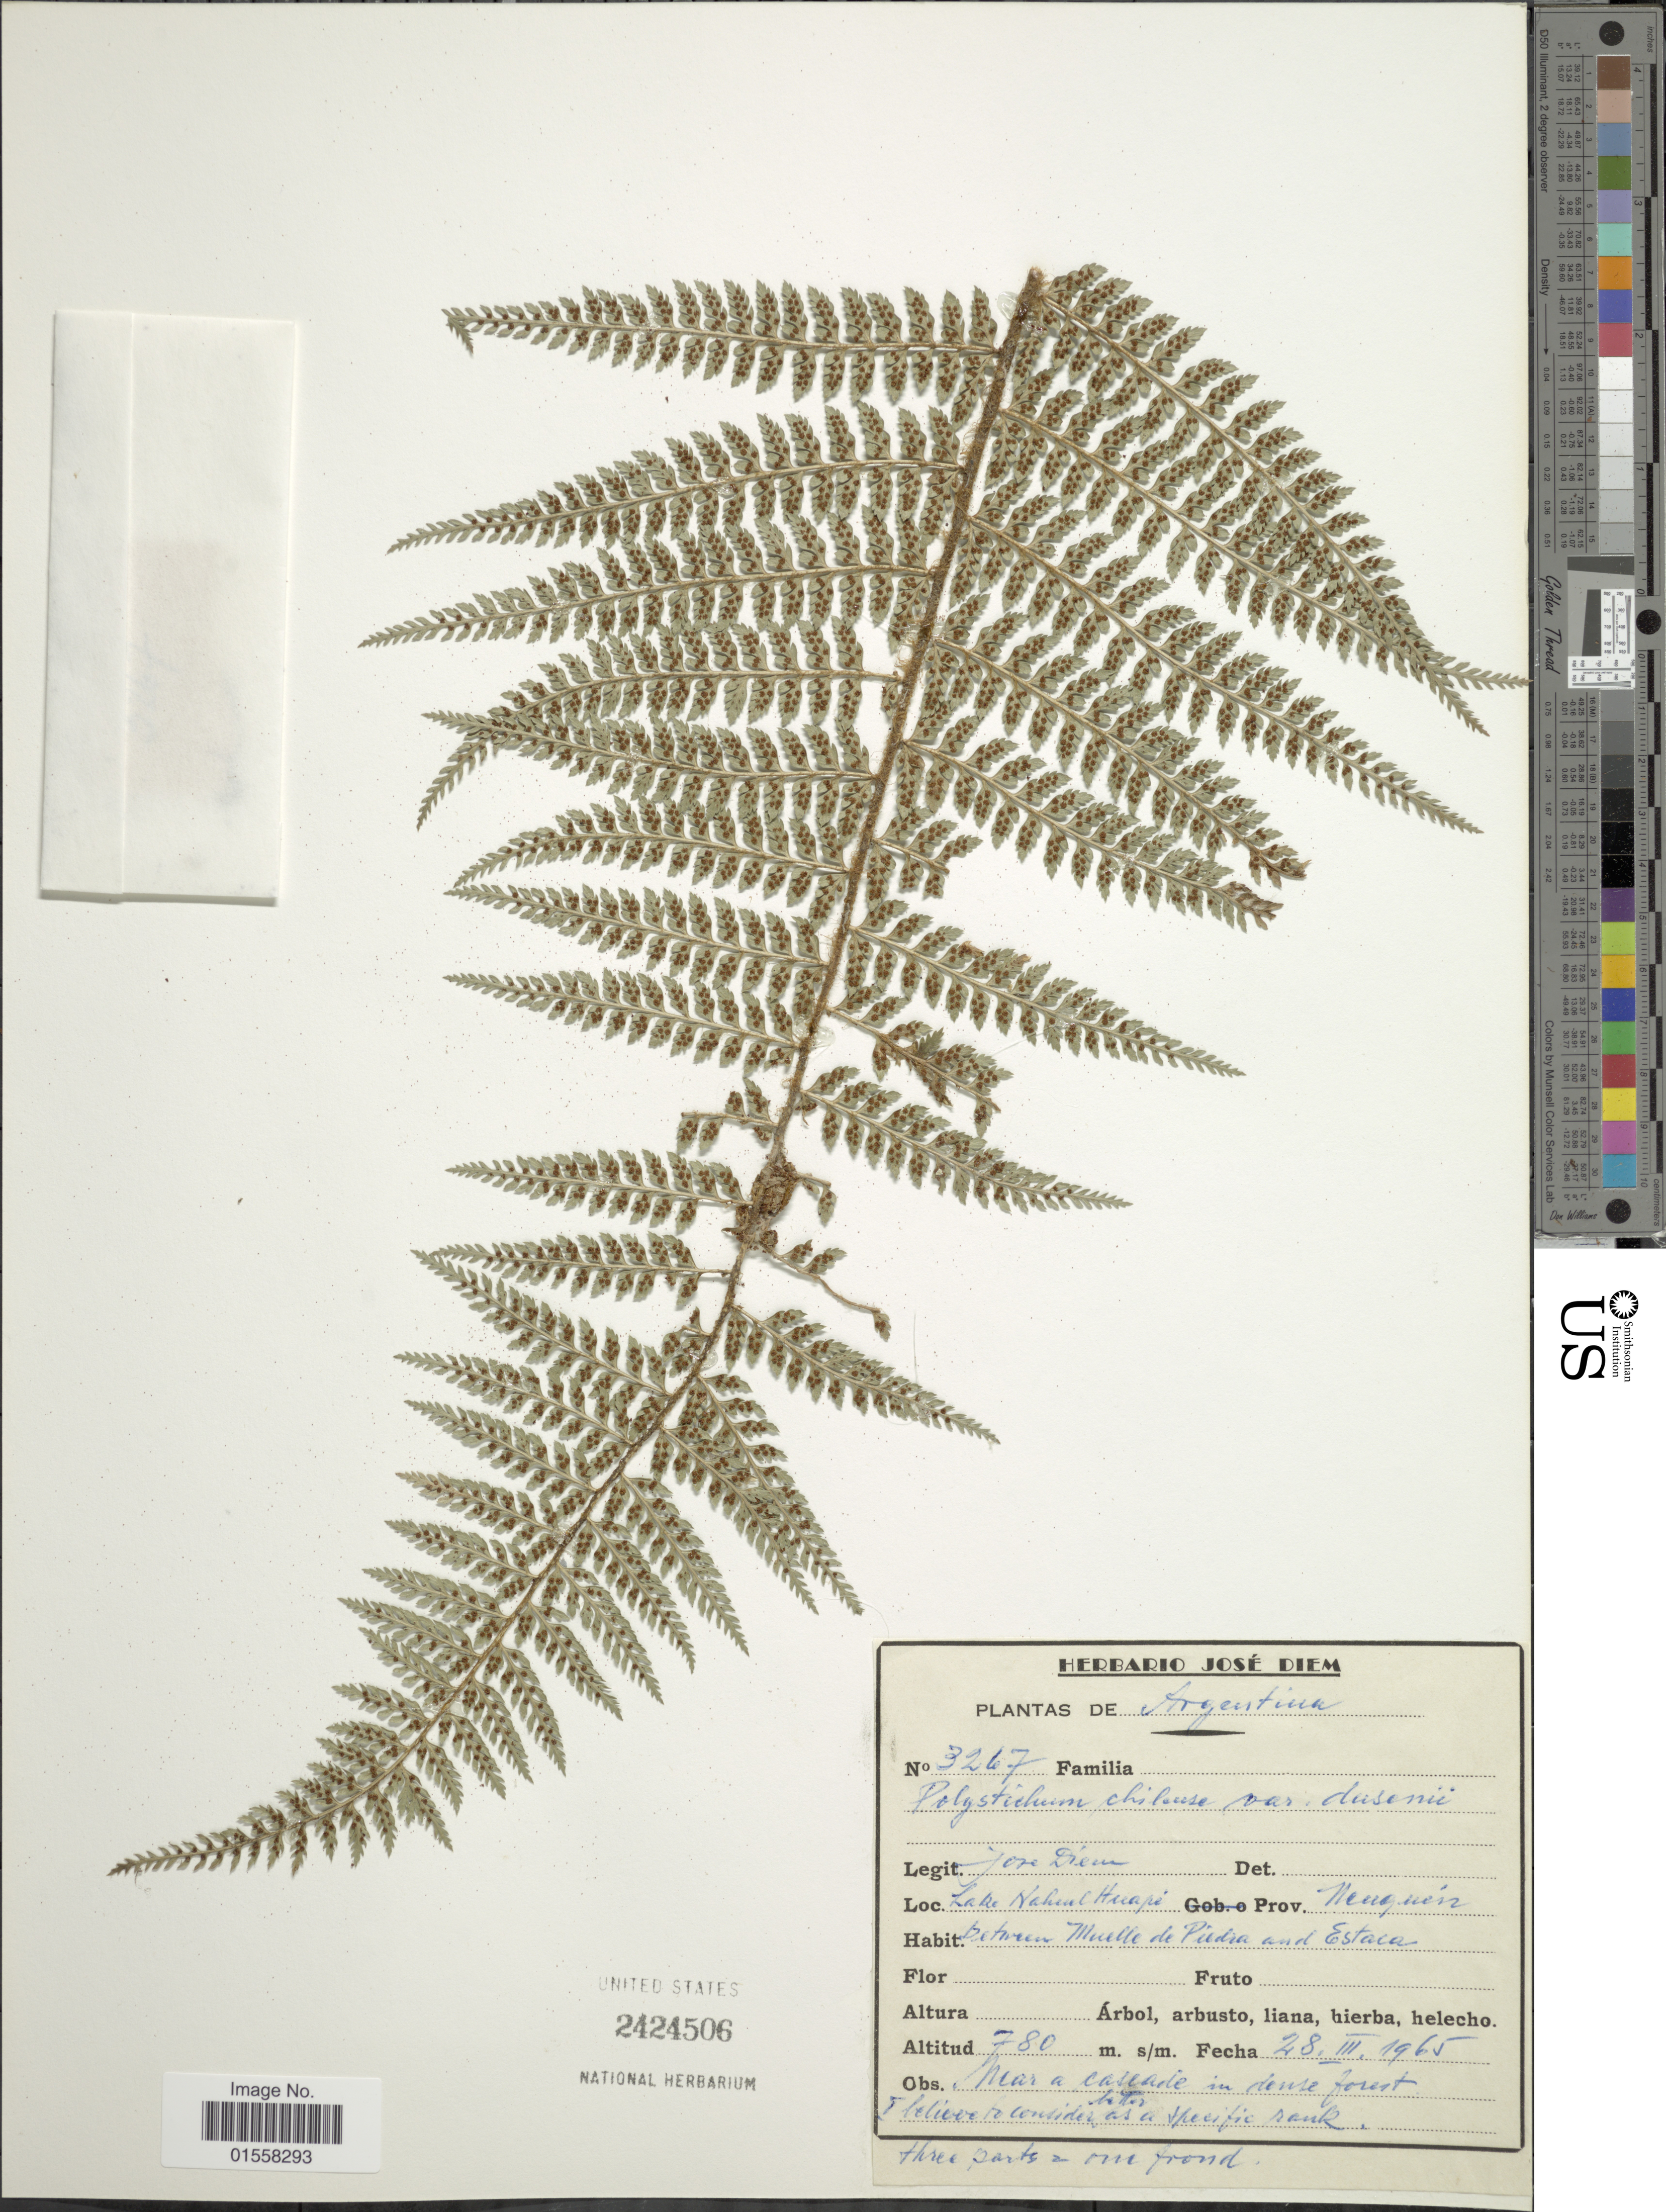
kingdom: Plantae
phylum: Tracheophyta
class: Polypodiopsida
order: Polypodiales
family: Dryopteridaceae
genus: Polystichum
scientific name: Polystichum chilense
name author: (Christ) Diels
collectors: J. Diem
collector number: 3267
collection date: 1965-03-28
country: Argentina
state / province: Neuquen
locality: Argentina, Lake Nahual Huape, Prov. Neuquen, Between Muelle de Piedra and Estaca.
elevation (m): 780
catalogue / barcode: US 2424506